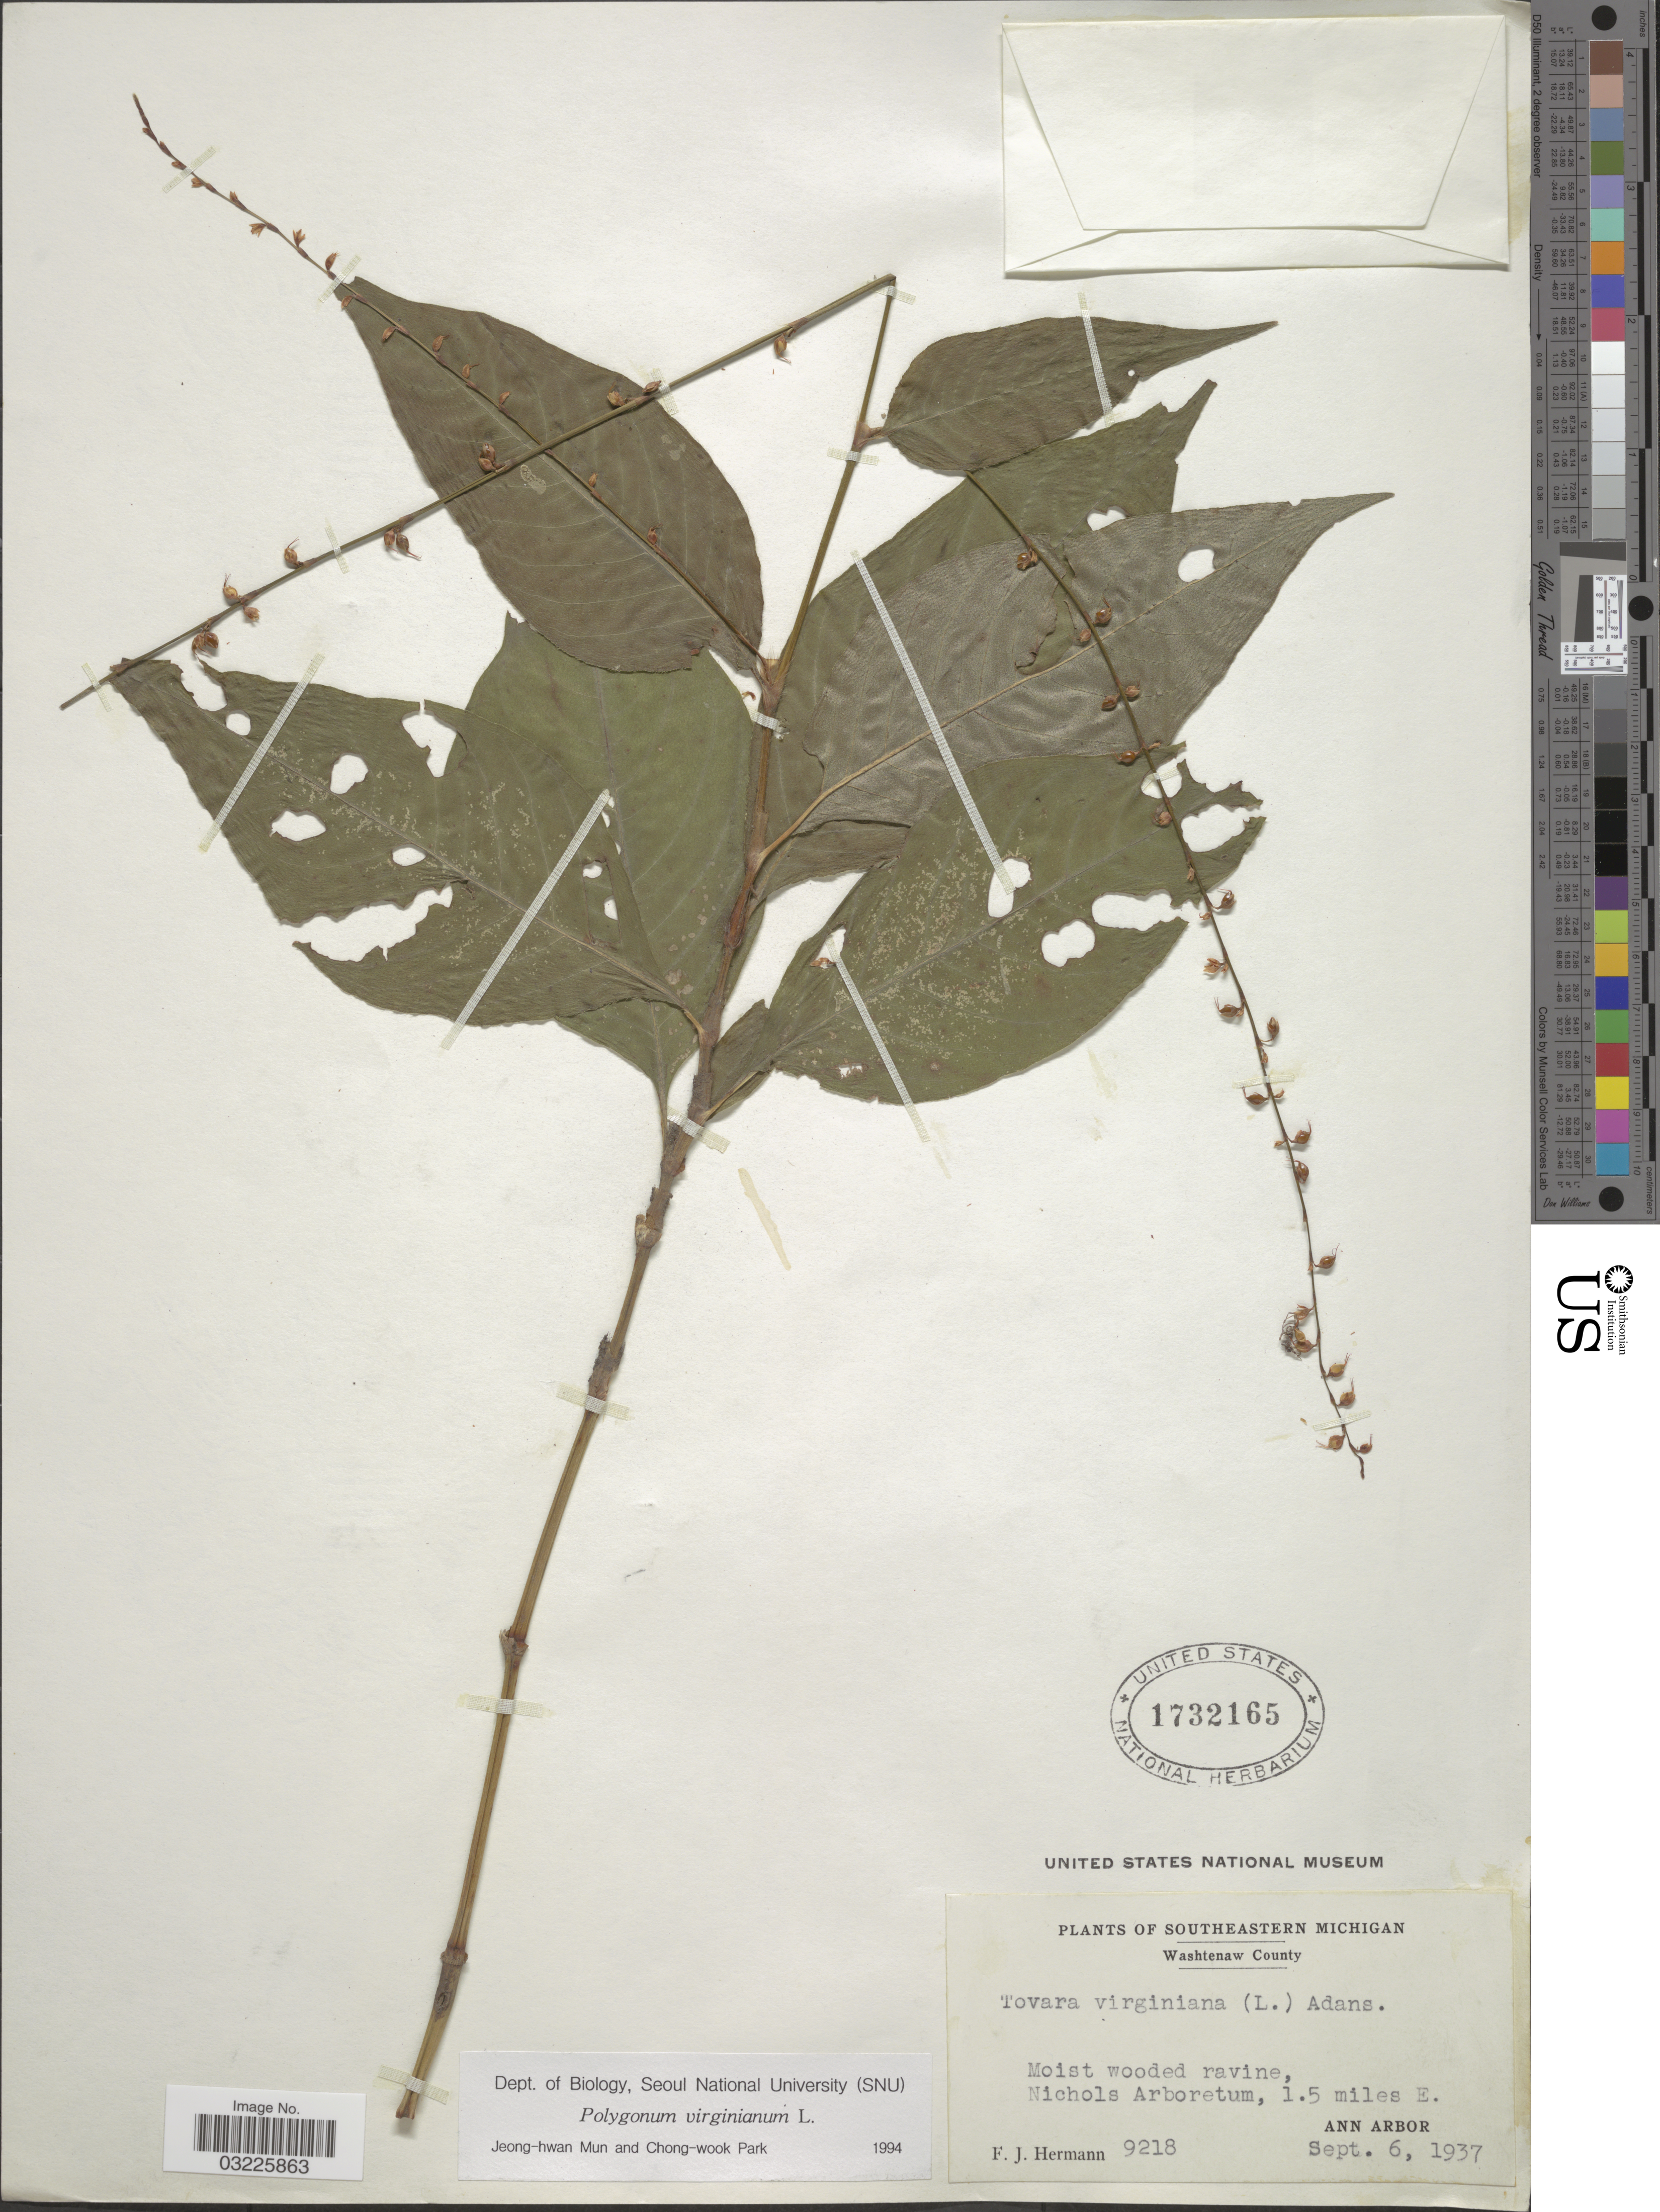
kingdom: Plantae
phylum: Tracheophyta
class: Magnoliopsida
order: Caryophyllales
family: Polygonaceae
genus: Persicaria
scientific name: Persicaria virginiana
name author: (L.) Gaertn.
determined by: Atha, D. E.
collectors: F. J. Hermann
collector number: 9218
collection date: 1937-09-06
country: United States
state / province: Michigan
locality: Southeastern Michigan. Washtenaw County. Nichols Arboretum, 1.5 miles E. Ann Arbor.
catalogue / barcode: US 1732165